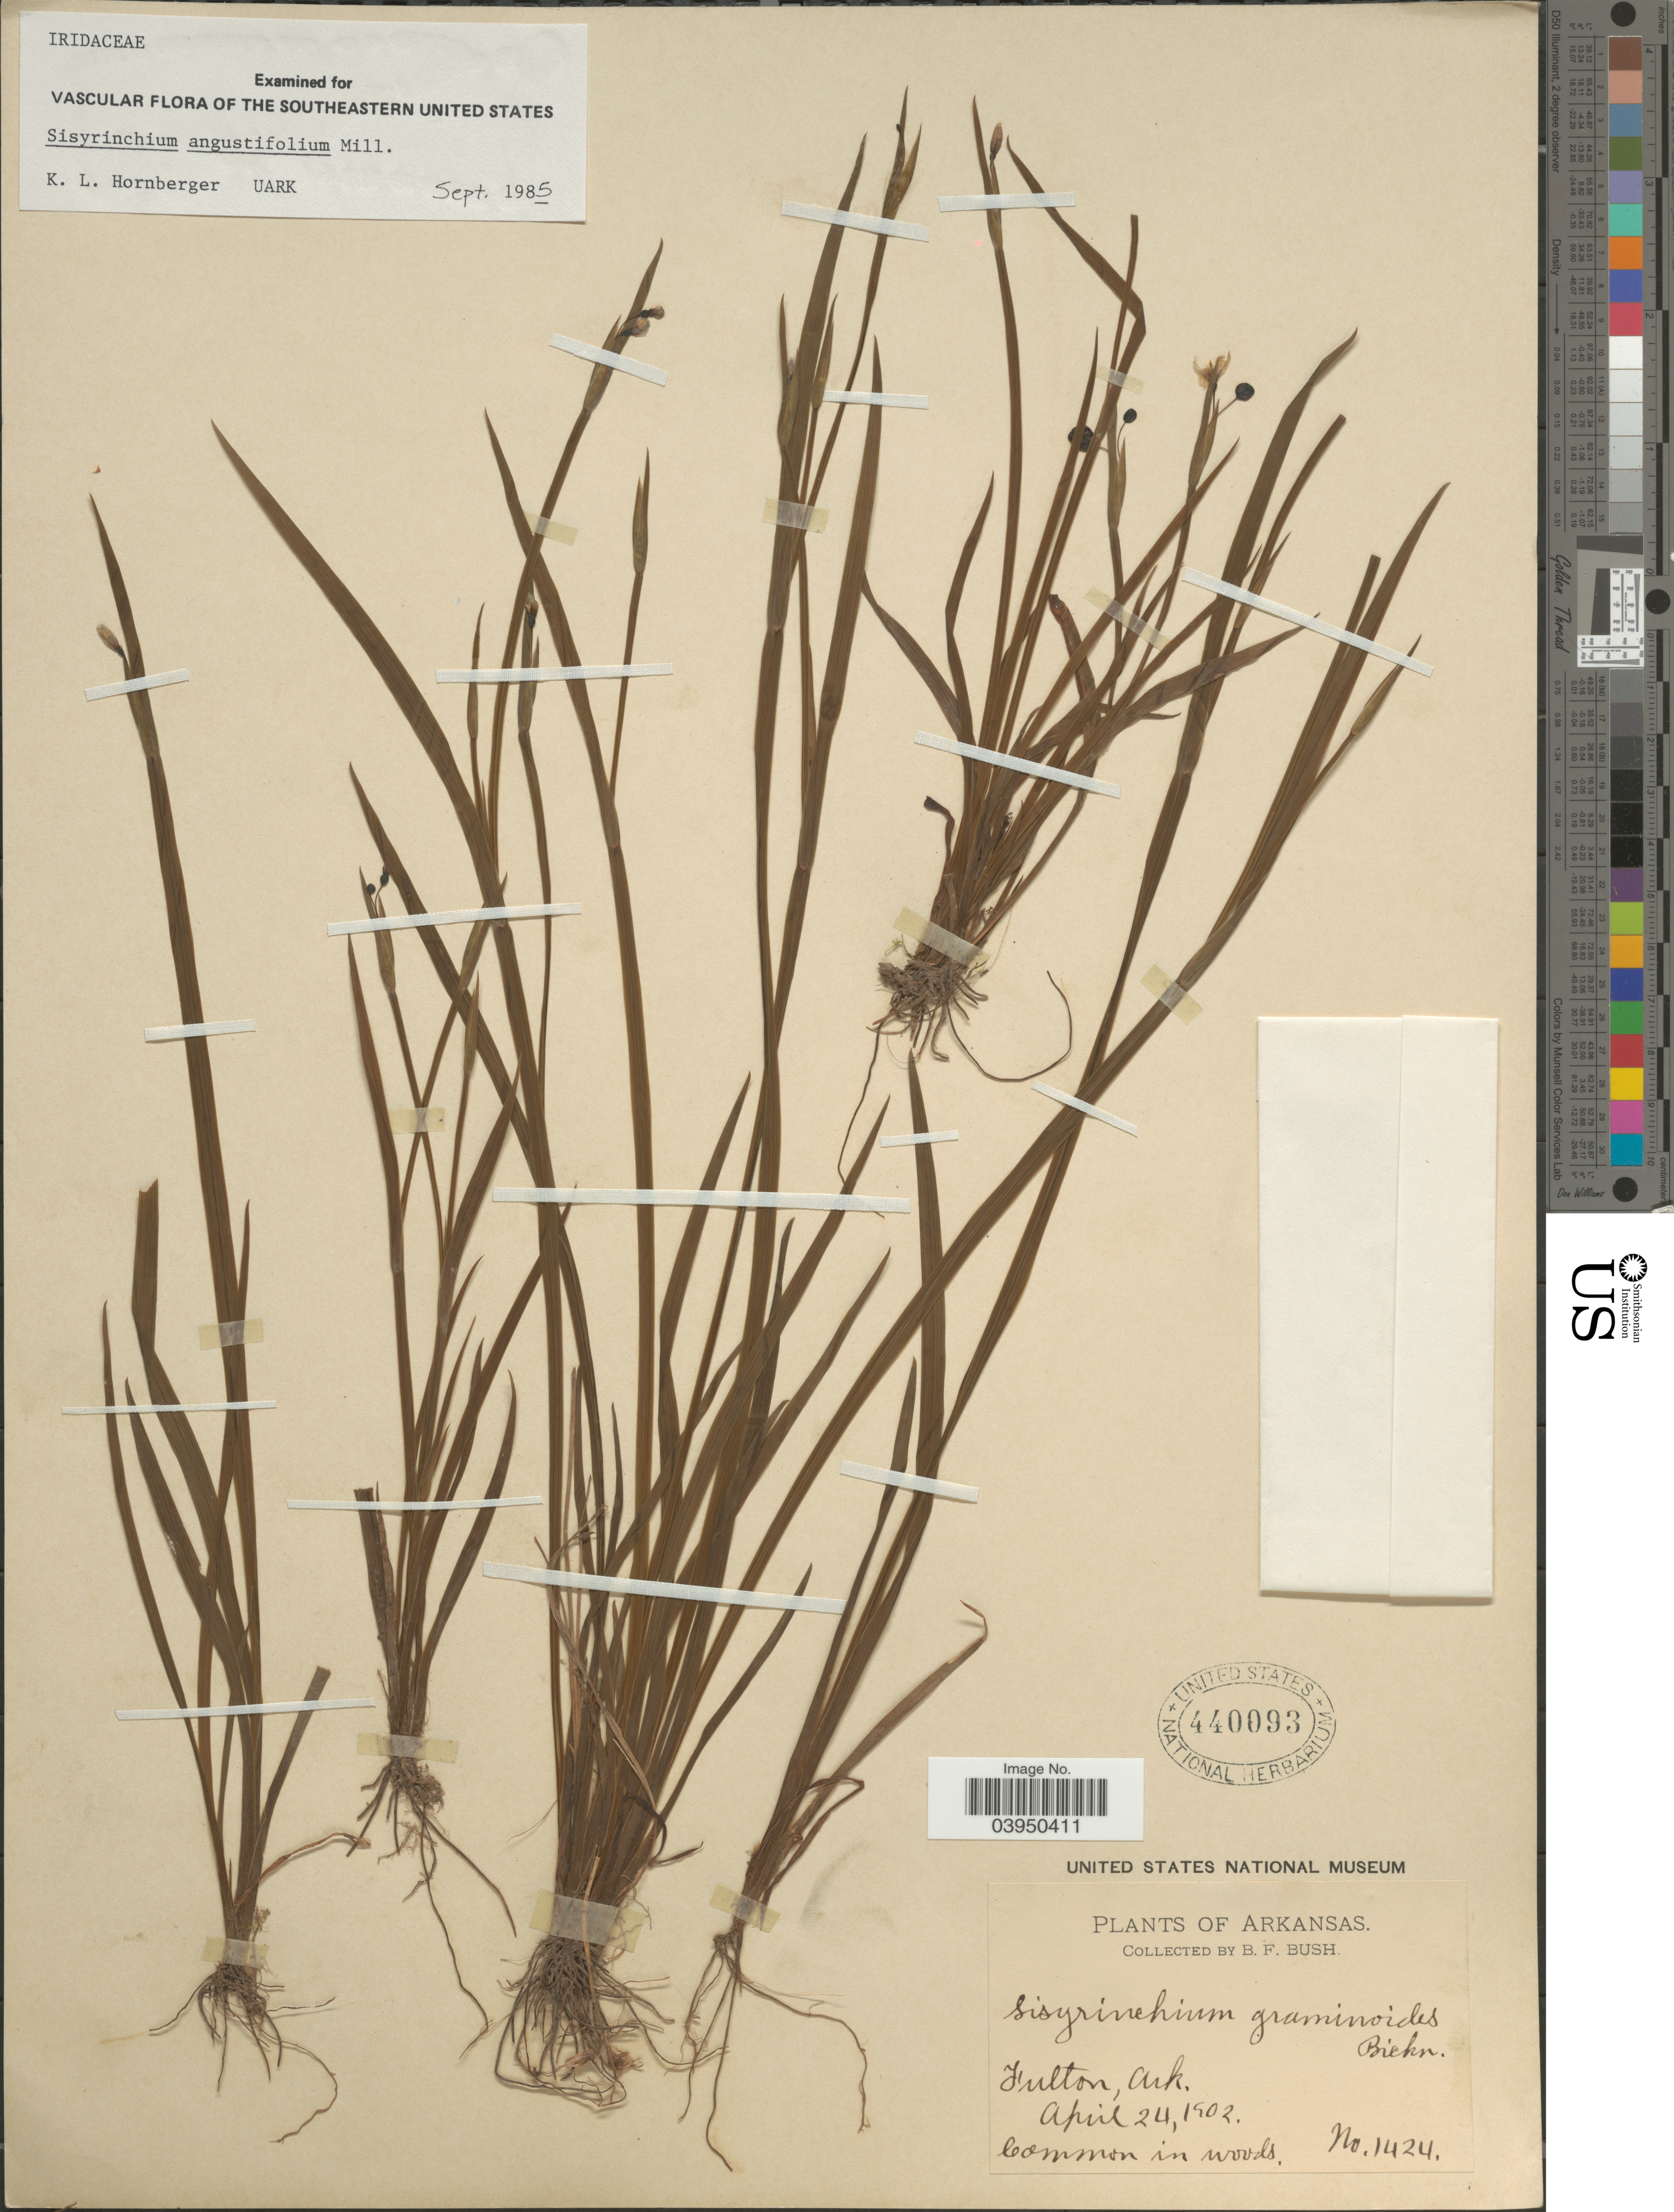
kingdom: Plantae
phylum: Tracheophyta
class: Liliopsida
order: Asparagales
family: Iridaceae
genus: Sisyrinchium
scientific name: Sisyrinchium angustifolium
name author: Mill.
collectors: B. F. Bush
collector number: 1424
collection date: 1902-04-24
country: United States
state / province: Arkansas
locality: Fulton.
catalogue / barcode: US 440093